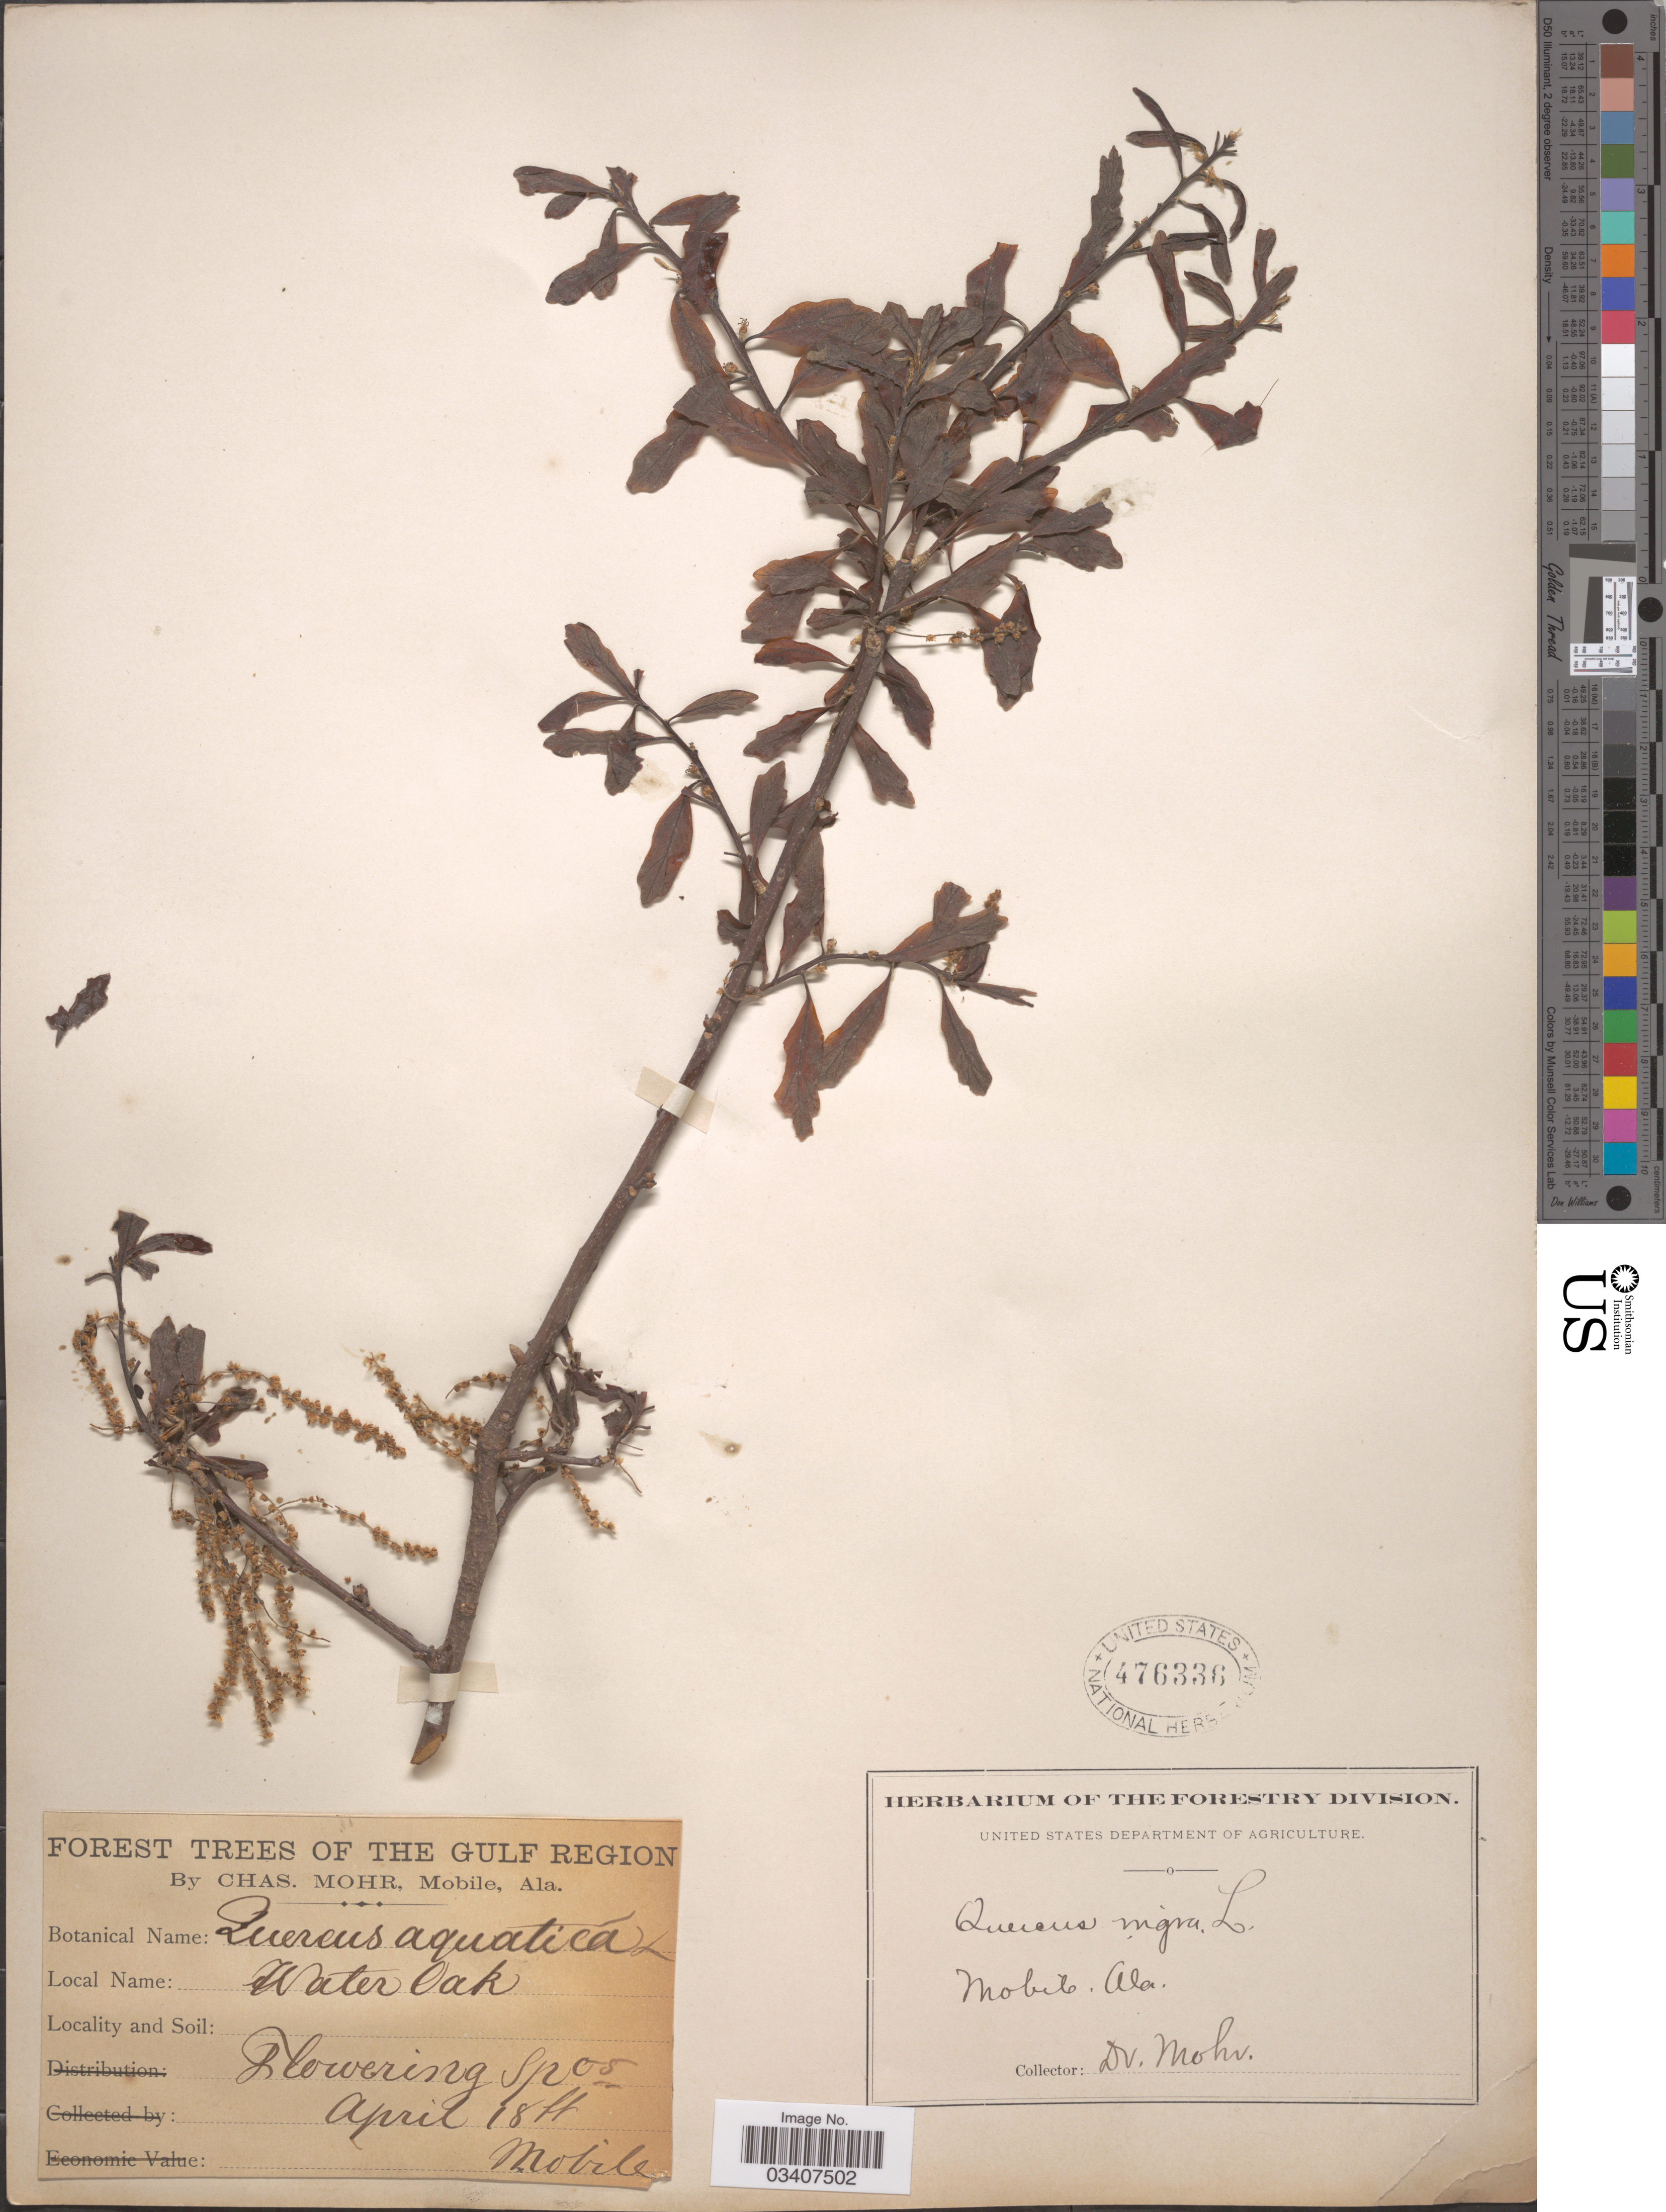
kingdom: Plantae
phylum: Tracheophyta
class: Magnoliopsida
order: Fagales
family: Fagaceae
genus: Quercus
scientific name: Quercus nigra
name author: L.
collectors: Mohr, C. T. (herbarium)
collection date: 1877-04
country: United States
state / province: Alabama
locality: Mobile.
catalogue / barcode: US 476336